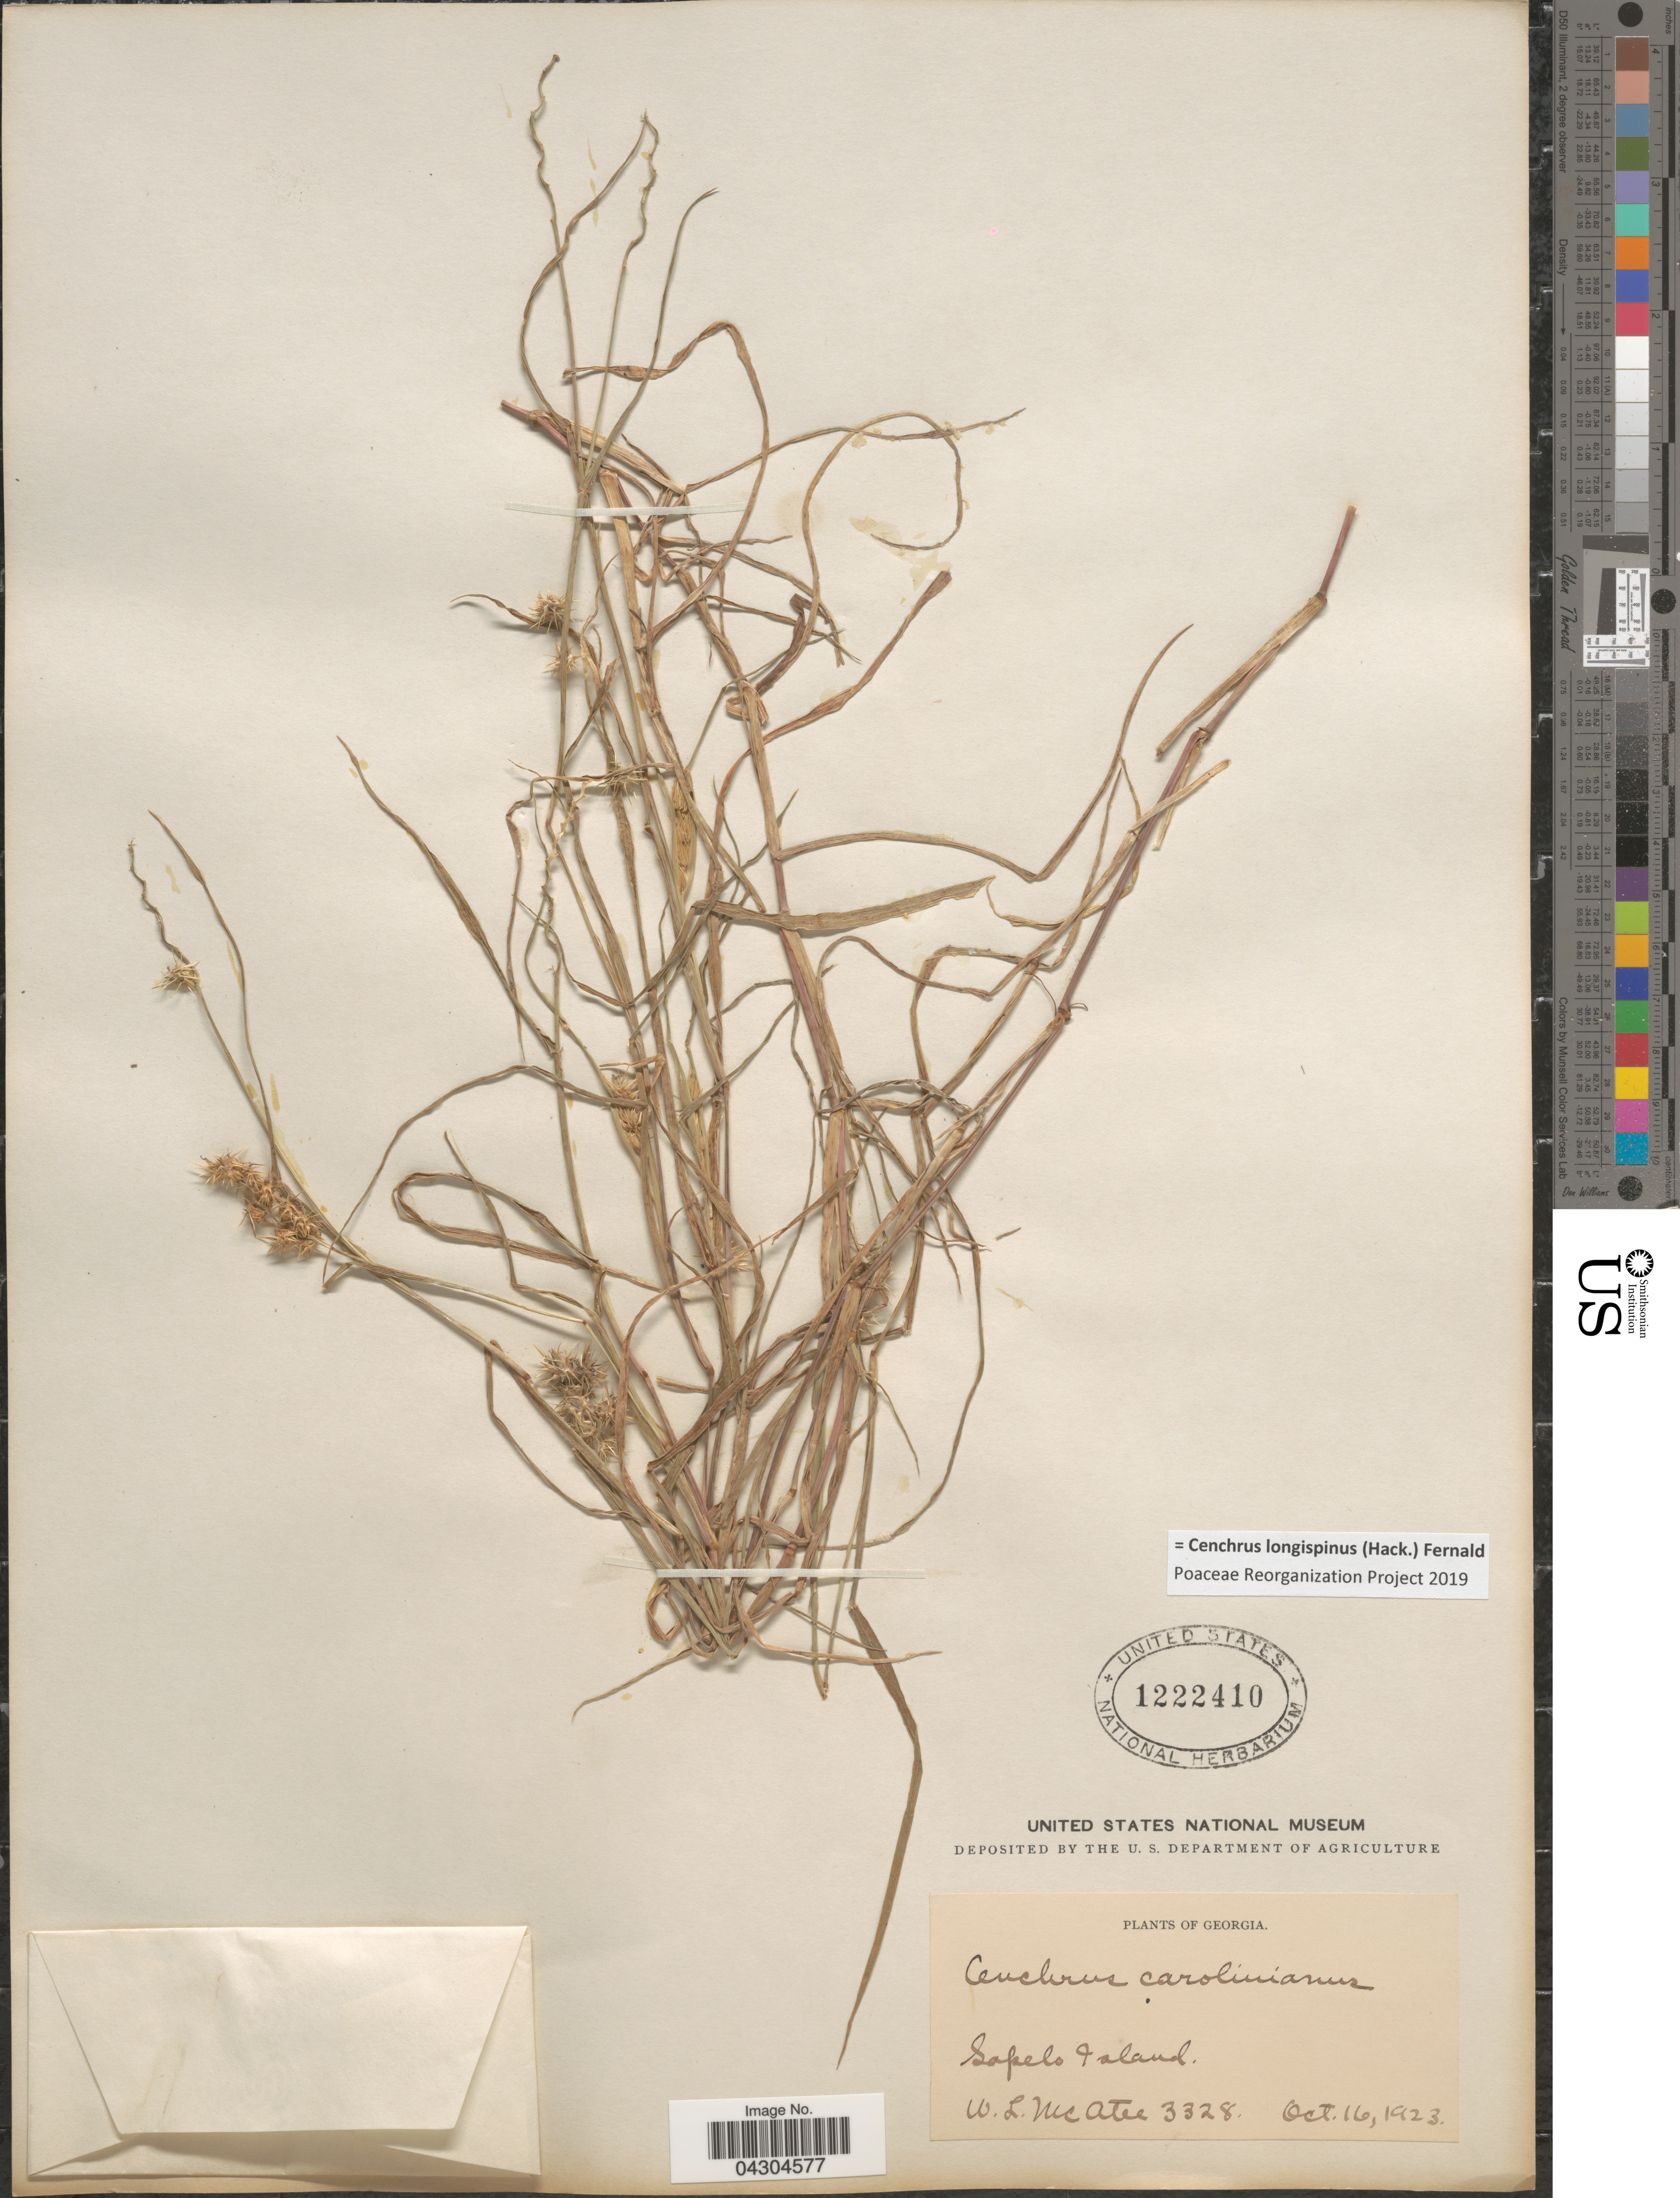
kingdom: Plantae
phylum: Tracheophyta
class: Liliopsida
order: Poales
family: Poaceae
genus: Cenchrus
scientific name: Cenchrus longispinus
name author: (Hack.) Fernald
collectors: W. McAtee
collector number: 3328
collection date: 1923-10-16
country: United States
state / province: Georgia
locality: Sapelo Island.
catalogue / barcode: US 1222410